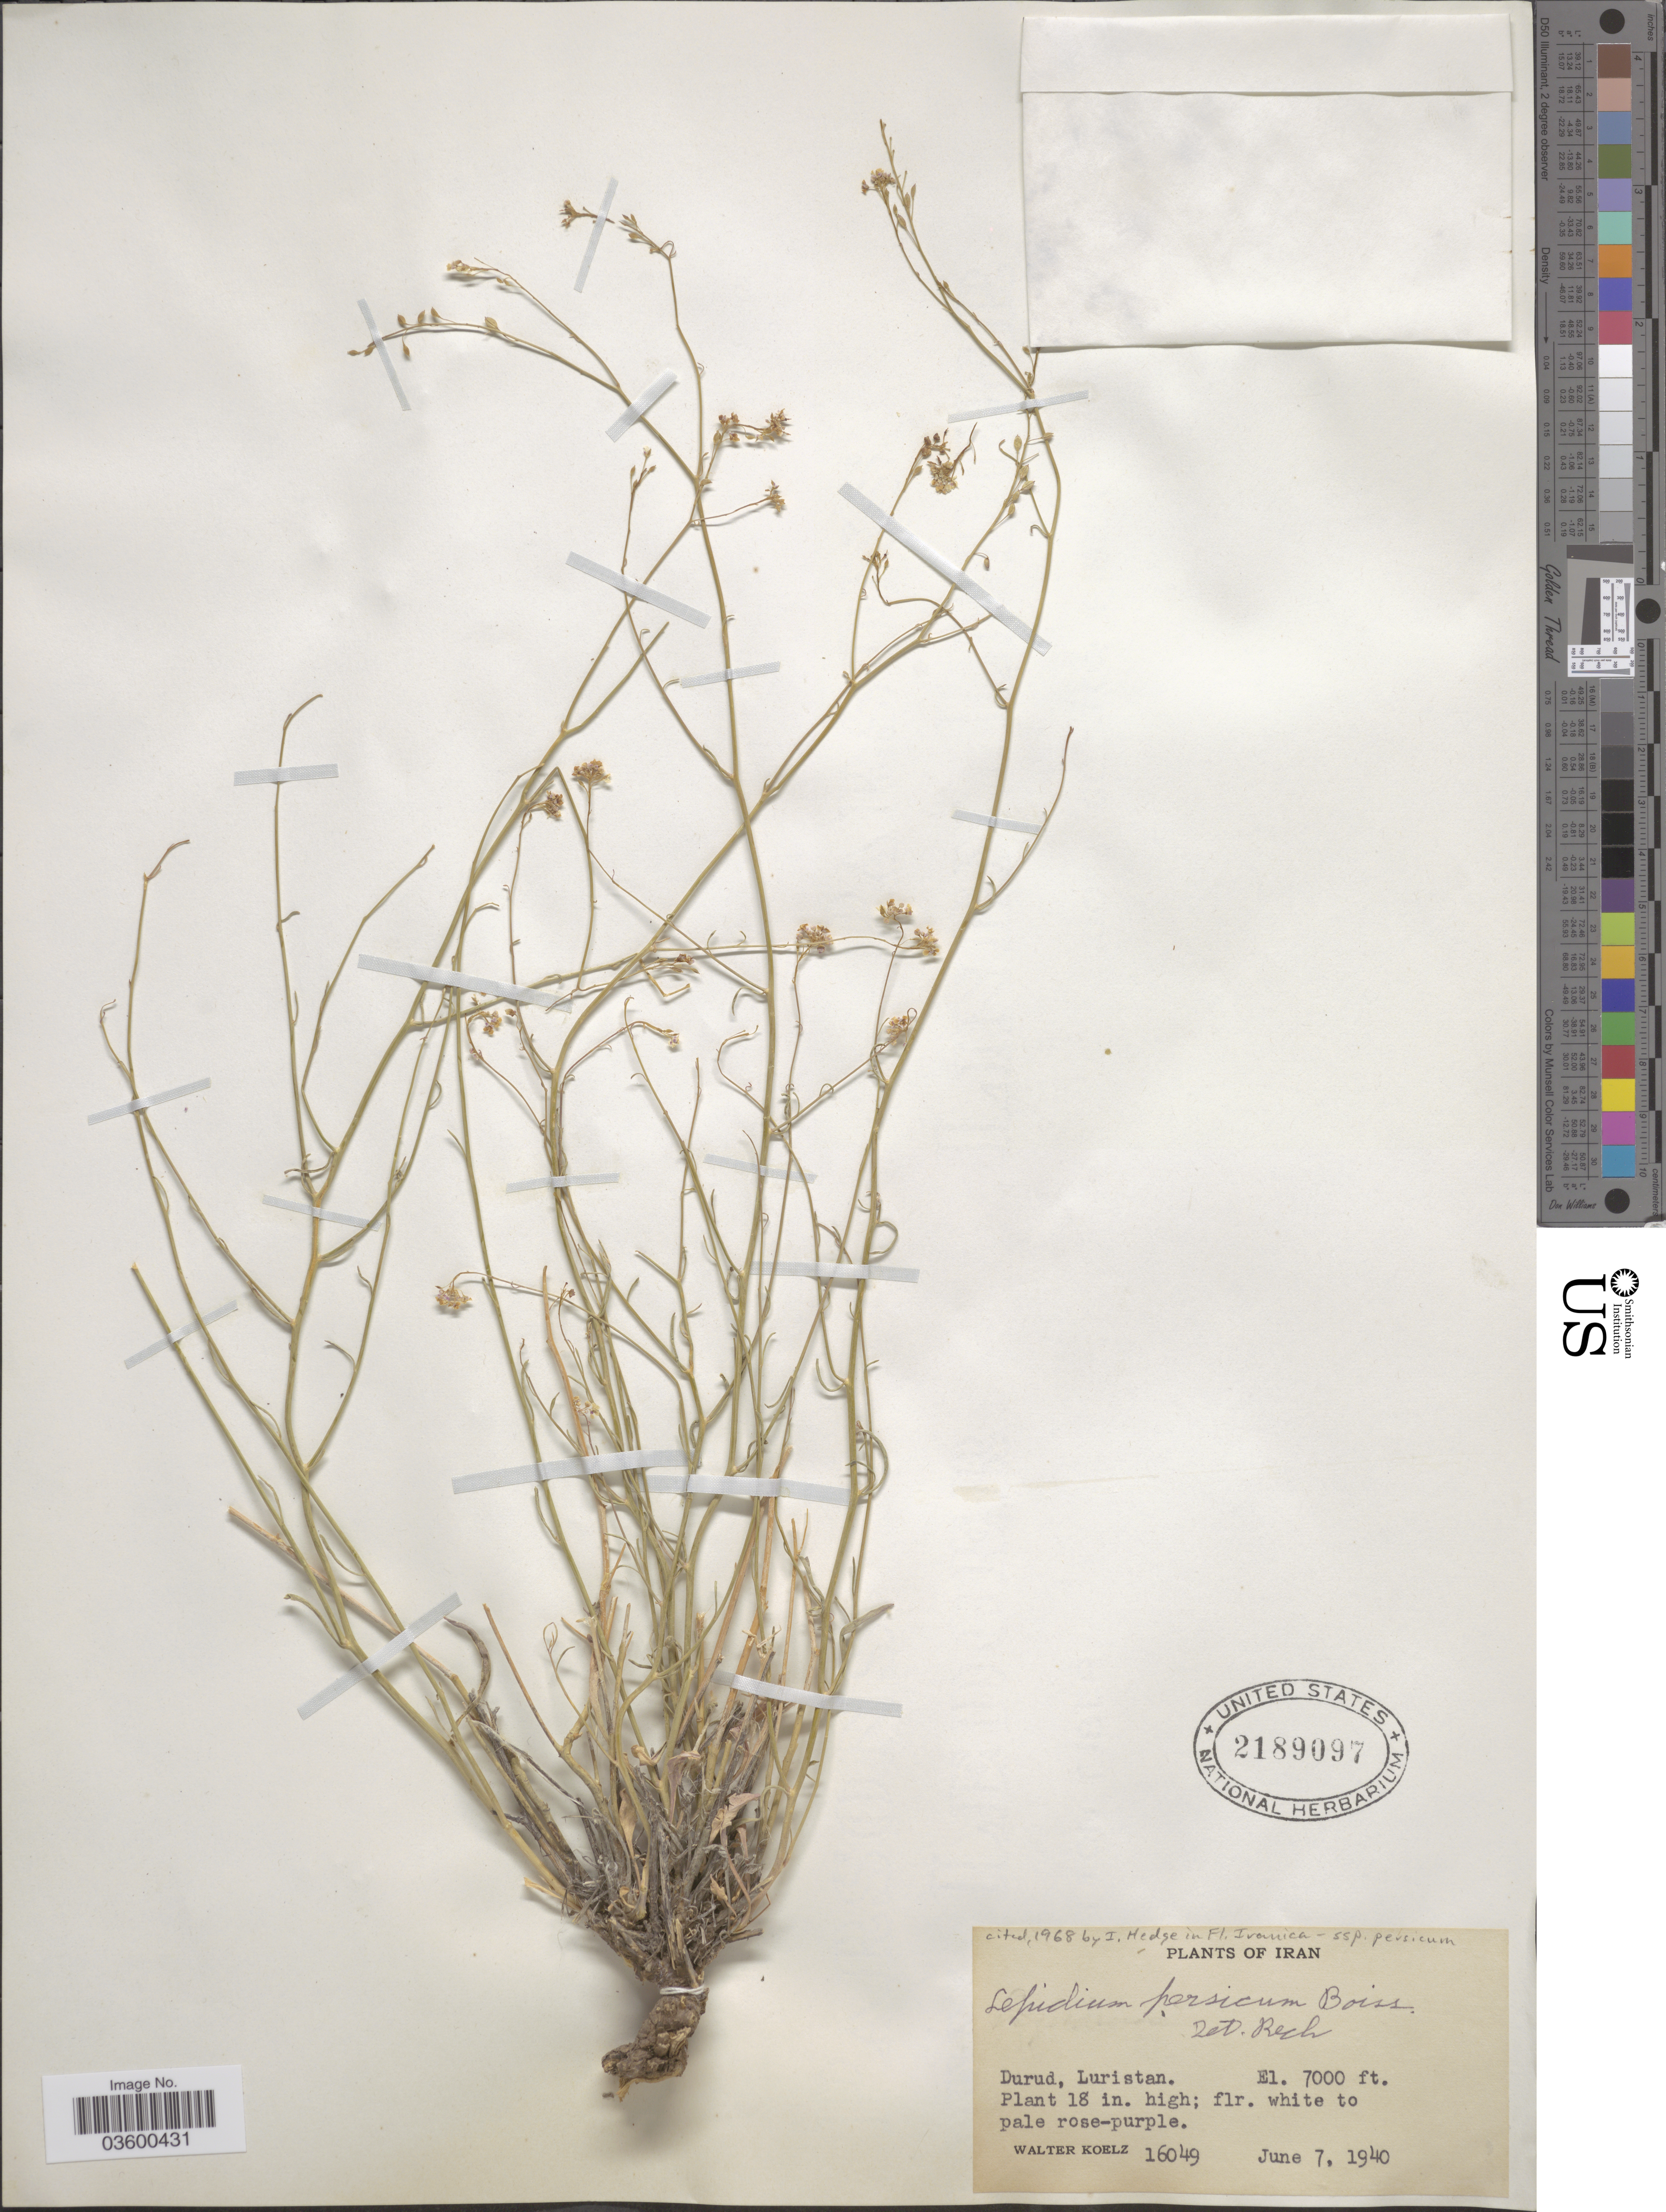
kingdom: Plantae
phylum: Tracheophyta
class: Magnoliopsida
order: Brassicales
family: Brassicaceae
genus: Lepidium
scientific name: Lepidium persicum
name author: Boiss.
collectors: W. N. Koelz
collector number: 16049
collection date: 1940-06-07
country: Iran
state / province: Lorestan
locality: Durud, Luristan.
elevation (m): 2134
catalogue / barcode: US 2189097